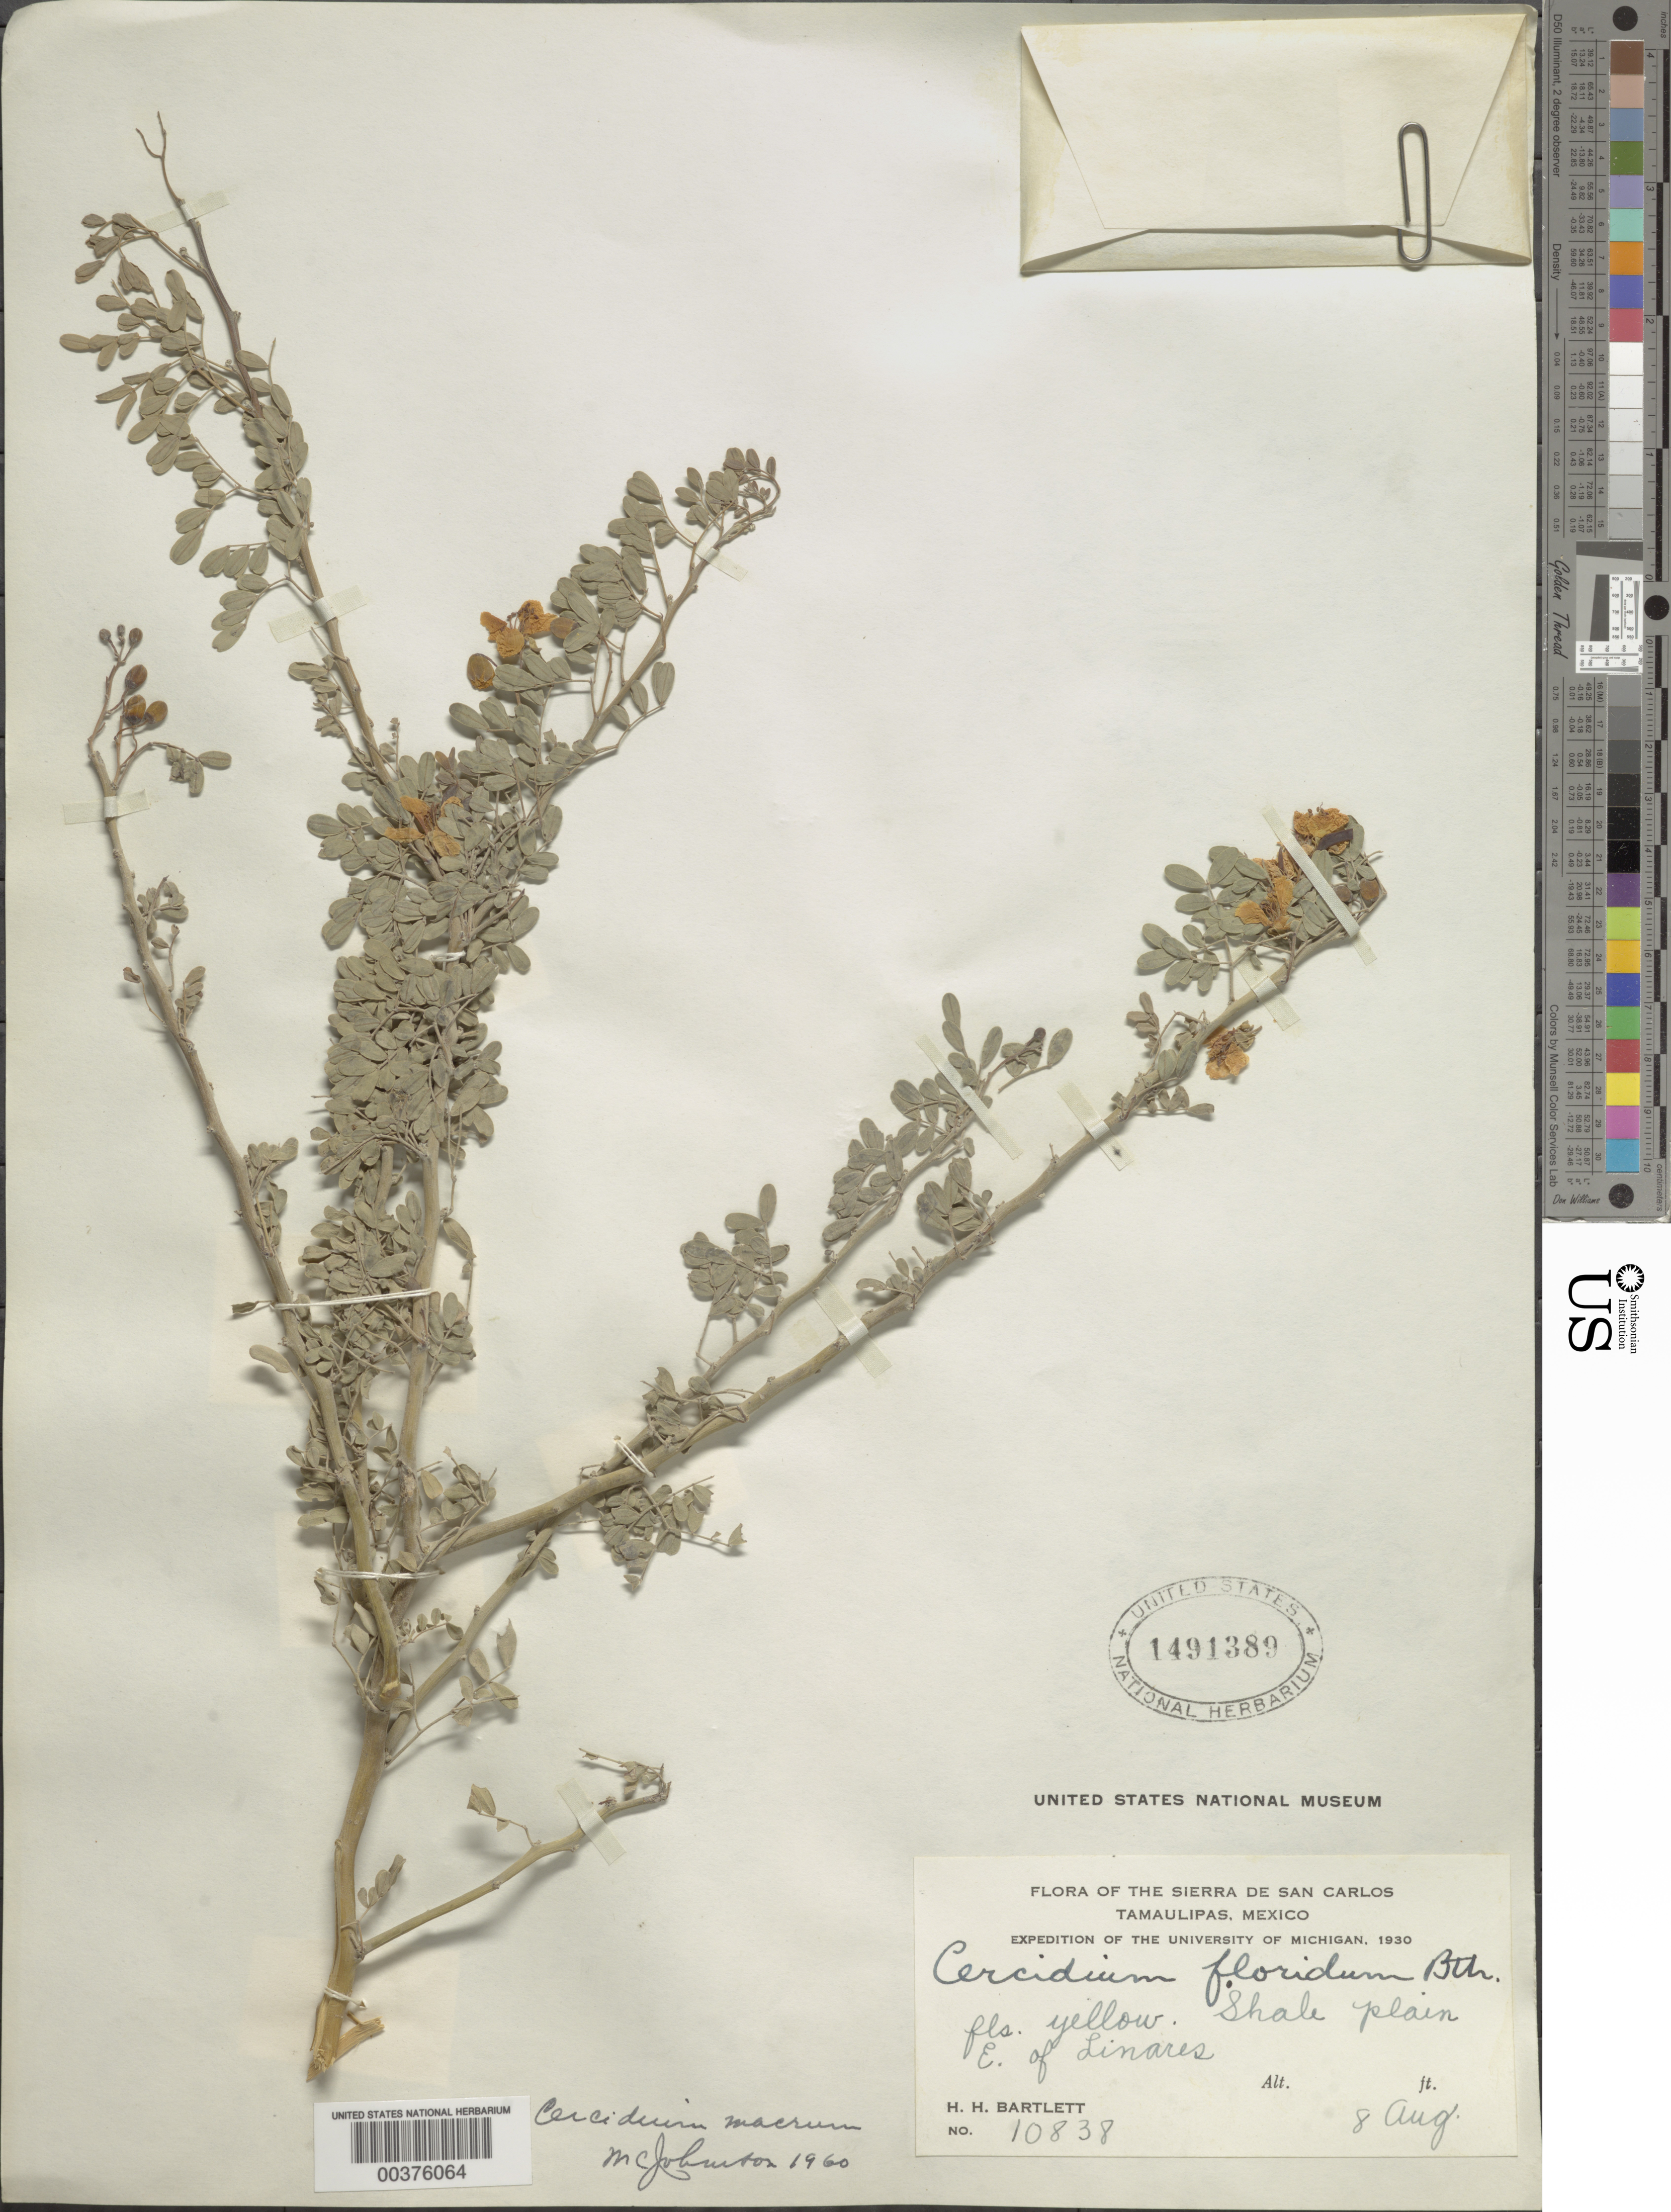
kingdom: Plantae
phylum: Tracheophyta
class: Magnoliopsida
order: Fabales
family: Fabaceae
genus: Parkinsonia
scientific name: Parkinsonia texana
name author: (A. Gray) S. Watson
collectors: H. H. Bartlett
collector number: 10838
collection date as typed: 08 Aug 1930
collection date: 1930-08-08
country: Mexico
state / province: Tamaulipas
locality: E of Linares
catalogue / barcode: US 1491389